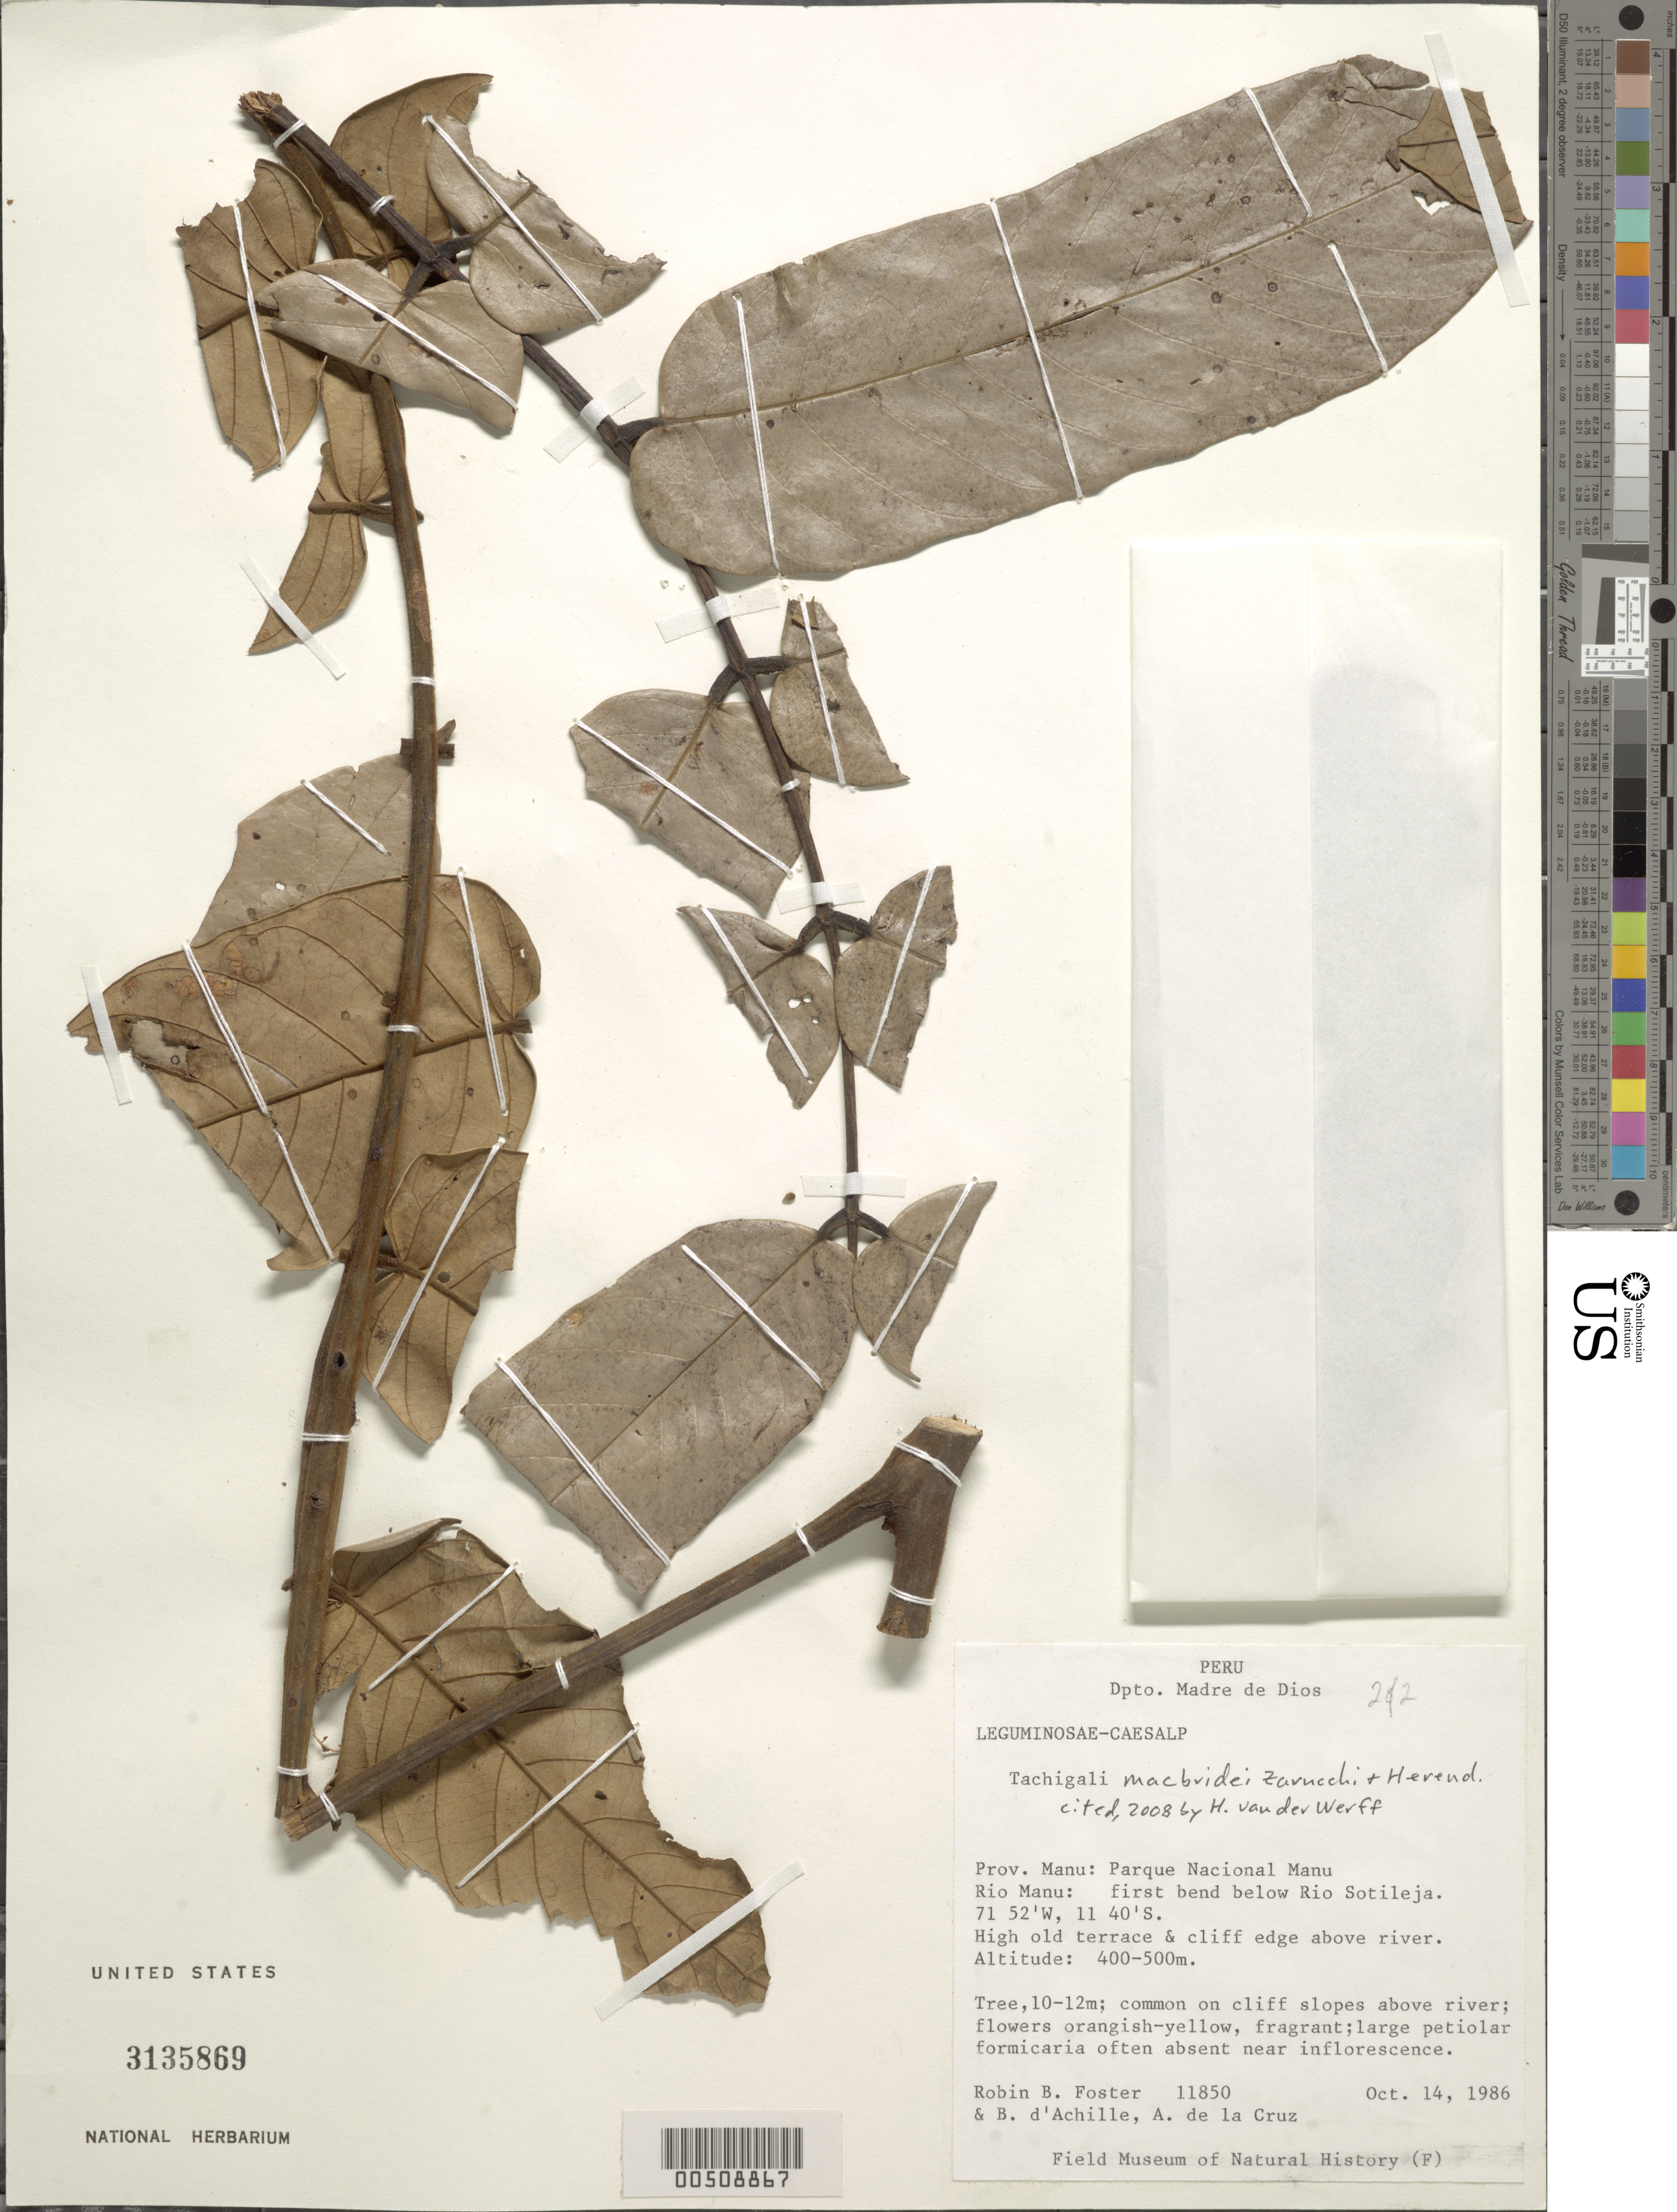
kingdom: Plantae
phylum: Tracheophyta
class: Magnoliopsida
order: Fabales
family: Fabaceae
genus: Tachigali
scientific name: Tachigali macbridei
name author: Zarucchi & Herend.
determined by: van der Werff, H., (MO), Missouri Botanical Garden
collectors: R. B. Foster, B. D'achille & A. De Cruz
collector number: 11850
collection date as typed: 14 Oct 1986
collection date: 1986-10-14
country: Peru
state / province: Madre de Dios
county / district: Manú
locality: Manu national park, rio manu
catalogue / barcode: US 3135869